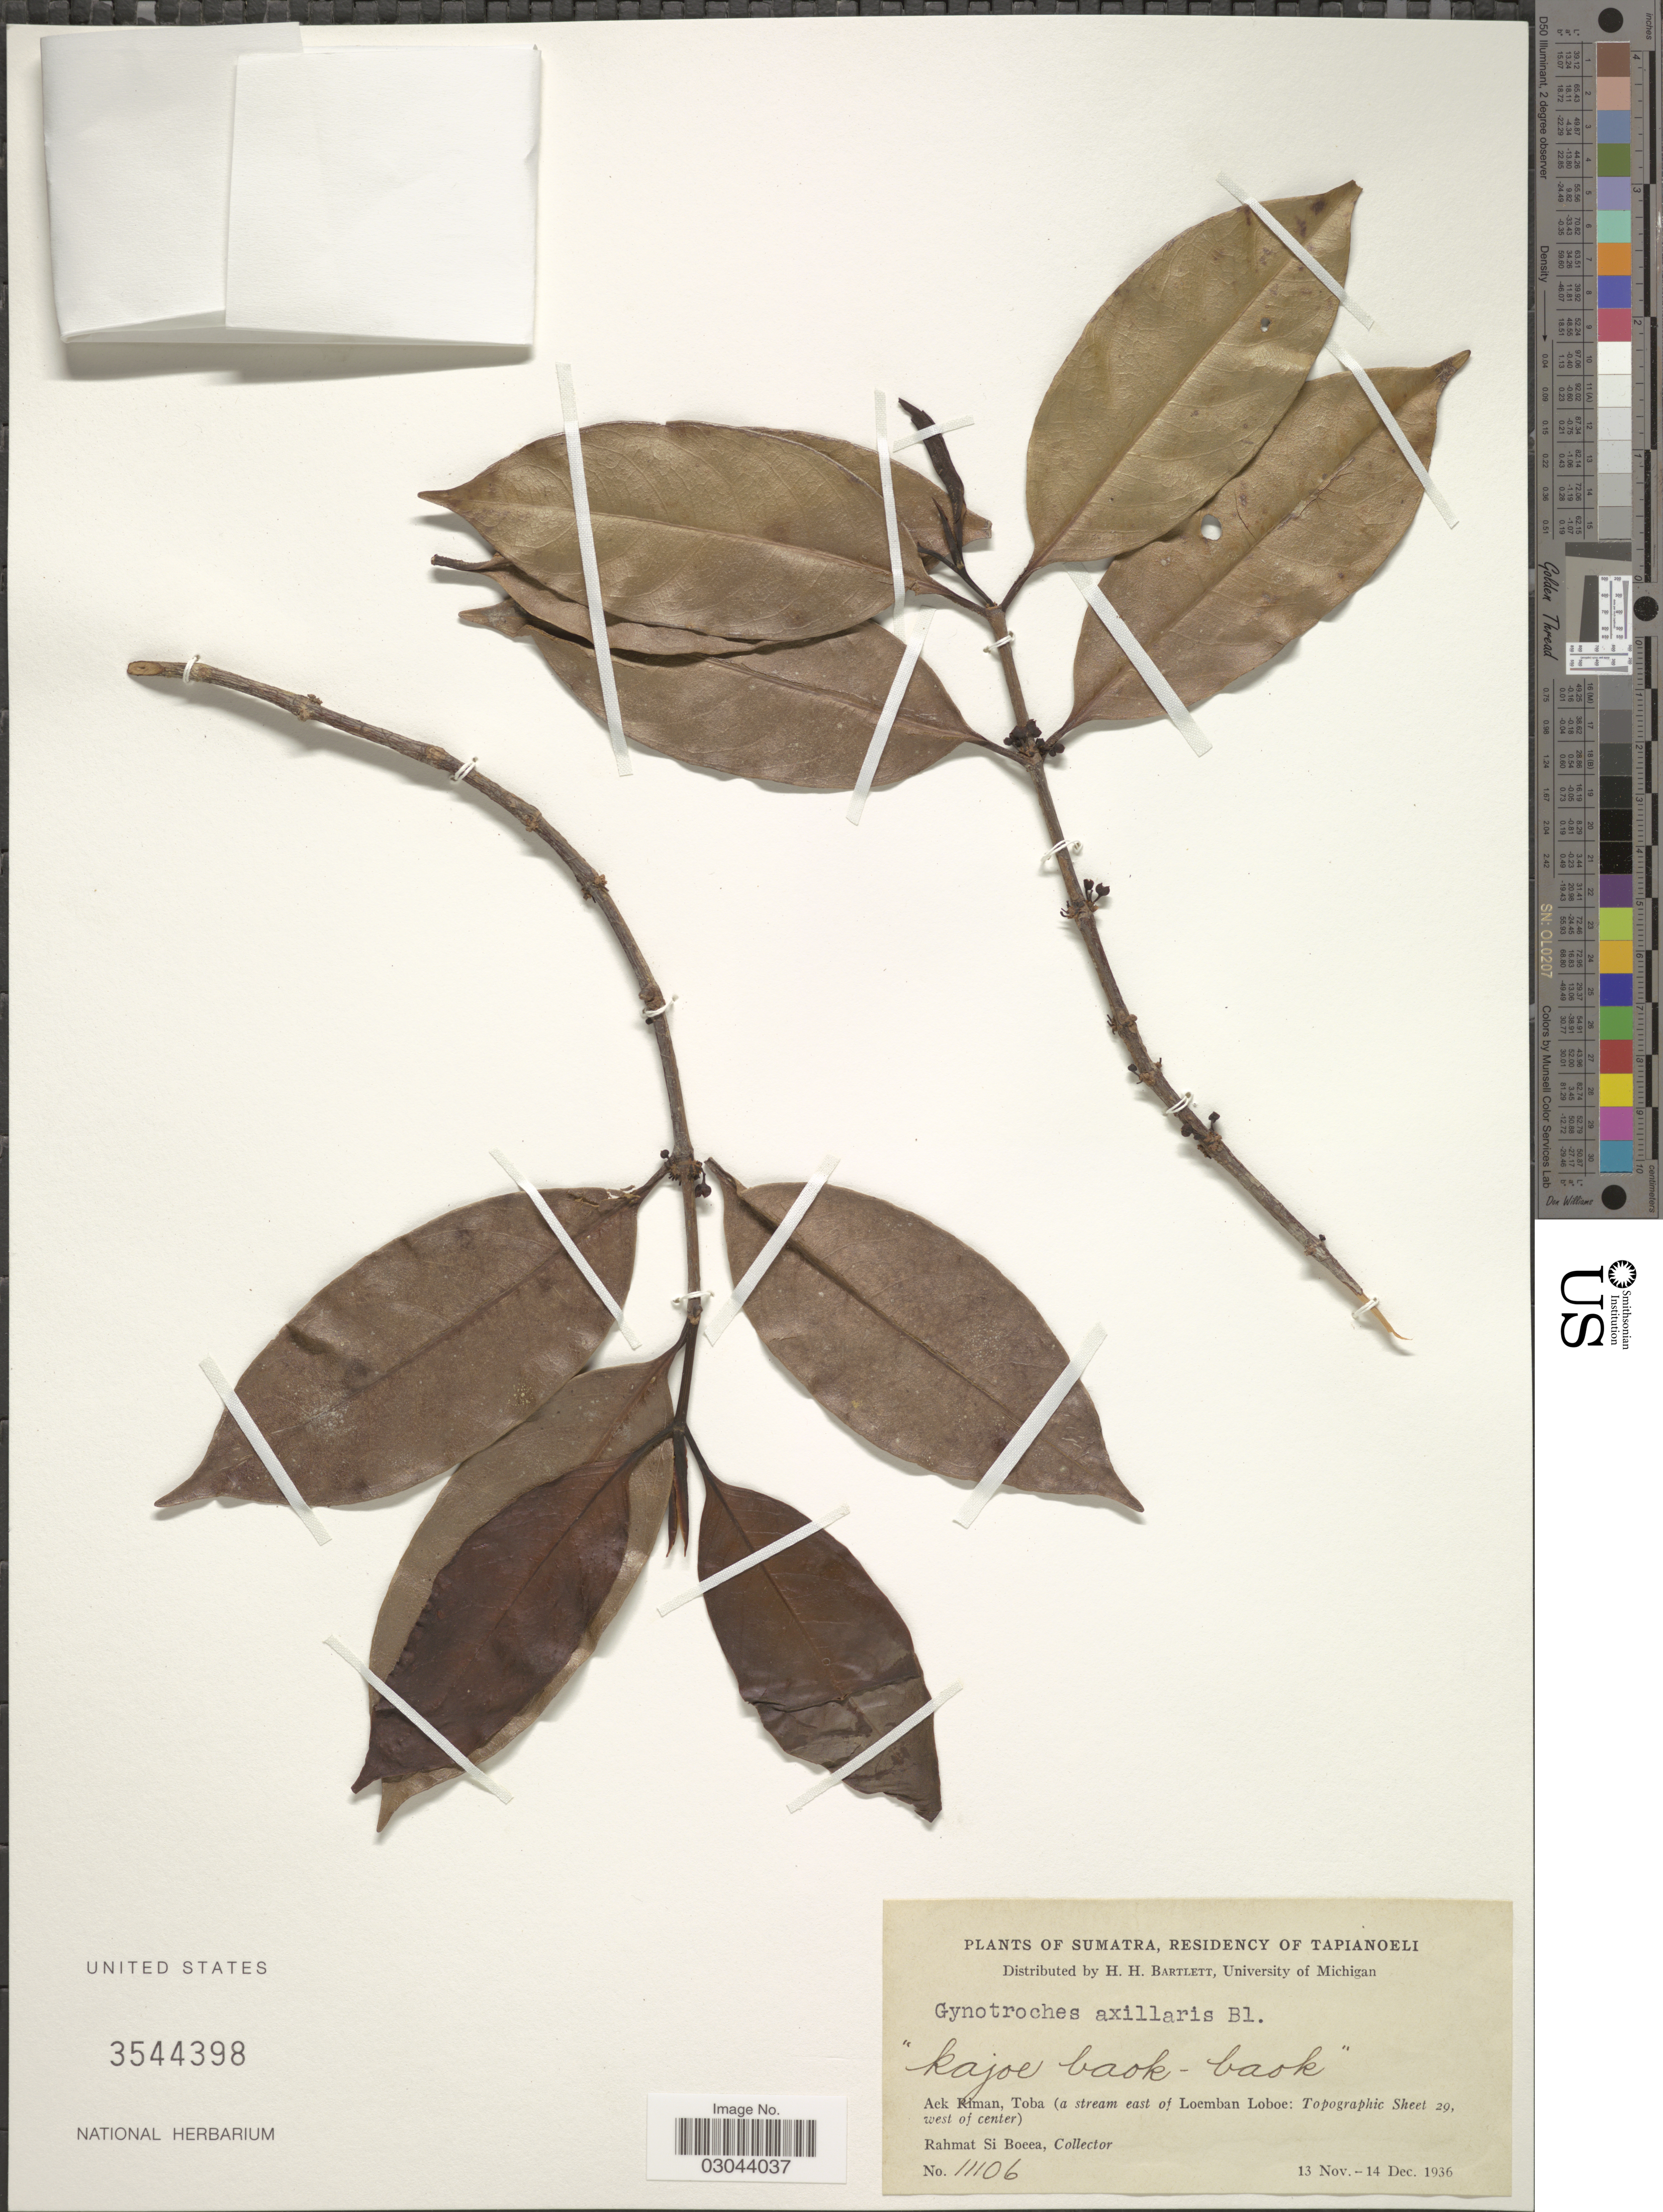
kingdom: Plantae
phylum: Tracheophyta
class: Magnoliopsida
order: Malpighiales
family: Rhizophoraceae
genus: Gynotroches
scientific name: Gynotroches axillaris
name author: Blume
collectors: Rahmat Si Boeea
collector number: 11106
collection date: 1936-11-13/1936-12-14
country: Indonesia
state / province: Sumatra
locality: Residency of Tapianoeli. Aek Riman, Toba (a stream east of Loemban Loboe: Topographic Sheet 29, west of center).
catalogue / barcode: US 3544398